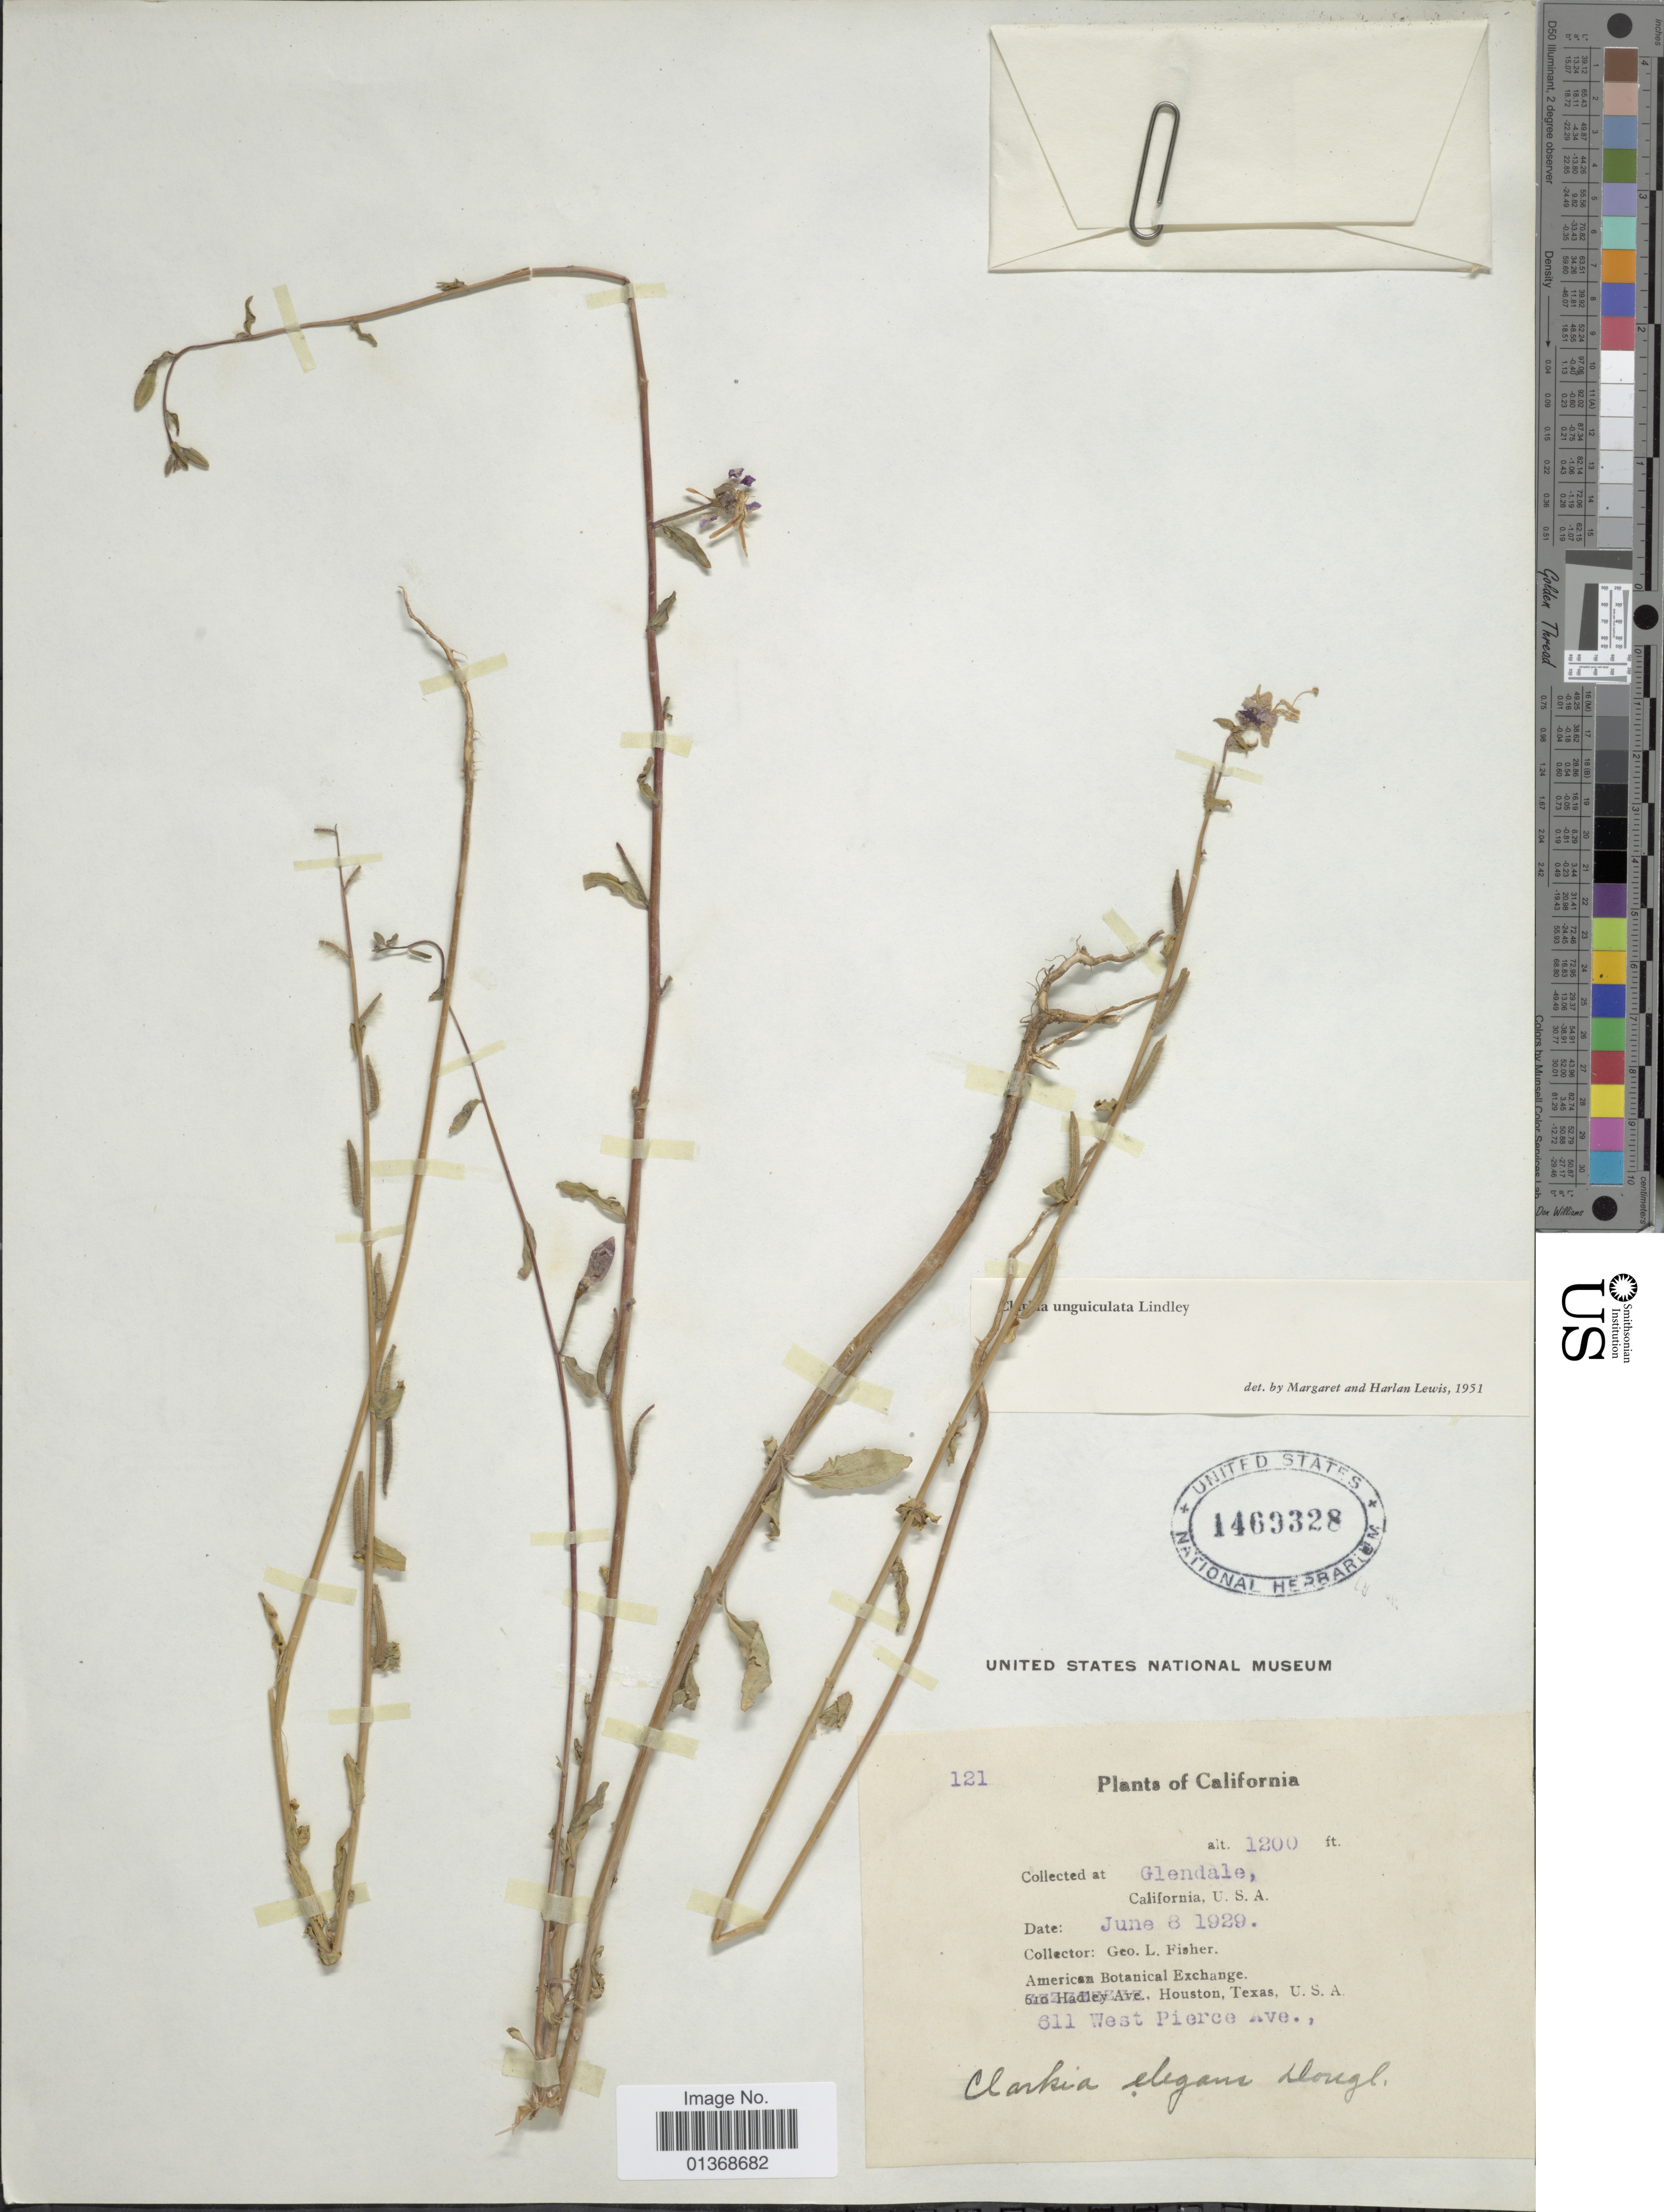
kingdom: Plantae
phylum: Tracheophyta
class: Magnoliopsida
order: Myrtales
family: Onagraceae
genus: Clarkia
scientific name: Clarkia unguiculata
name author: Lindl.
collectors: G. L. Fisher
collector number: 121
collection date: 1929-06-08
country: United States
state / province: California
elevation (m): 366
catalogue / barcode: US 1469328